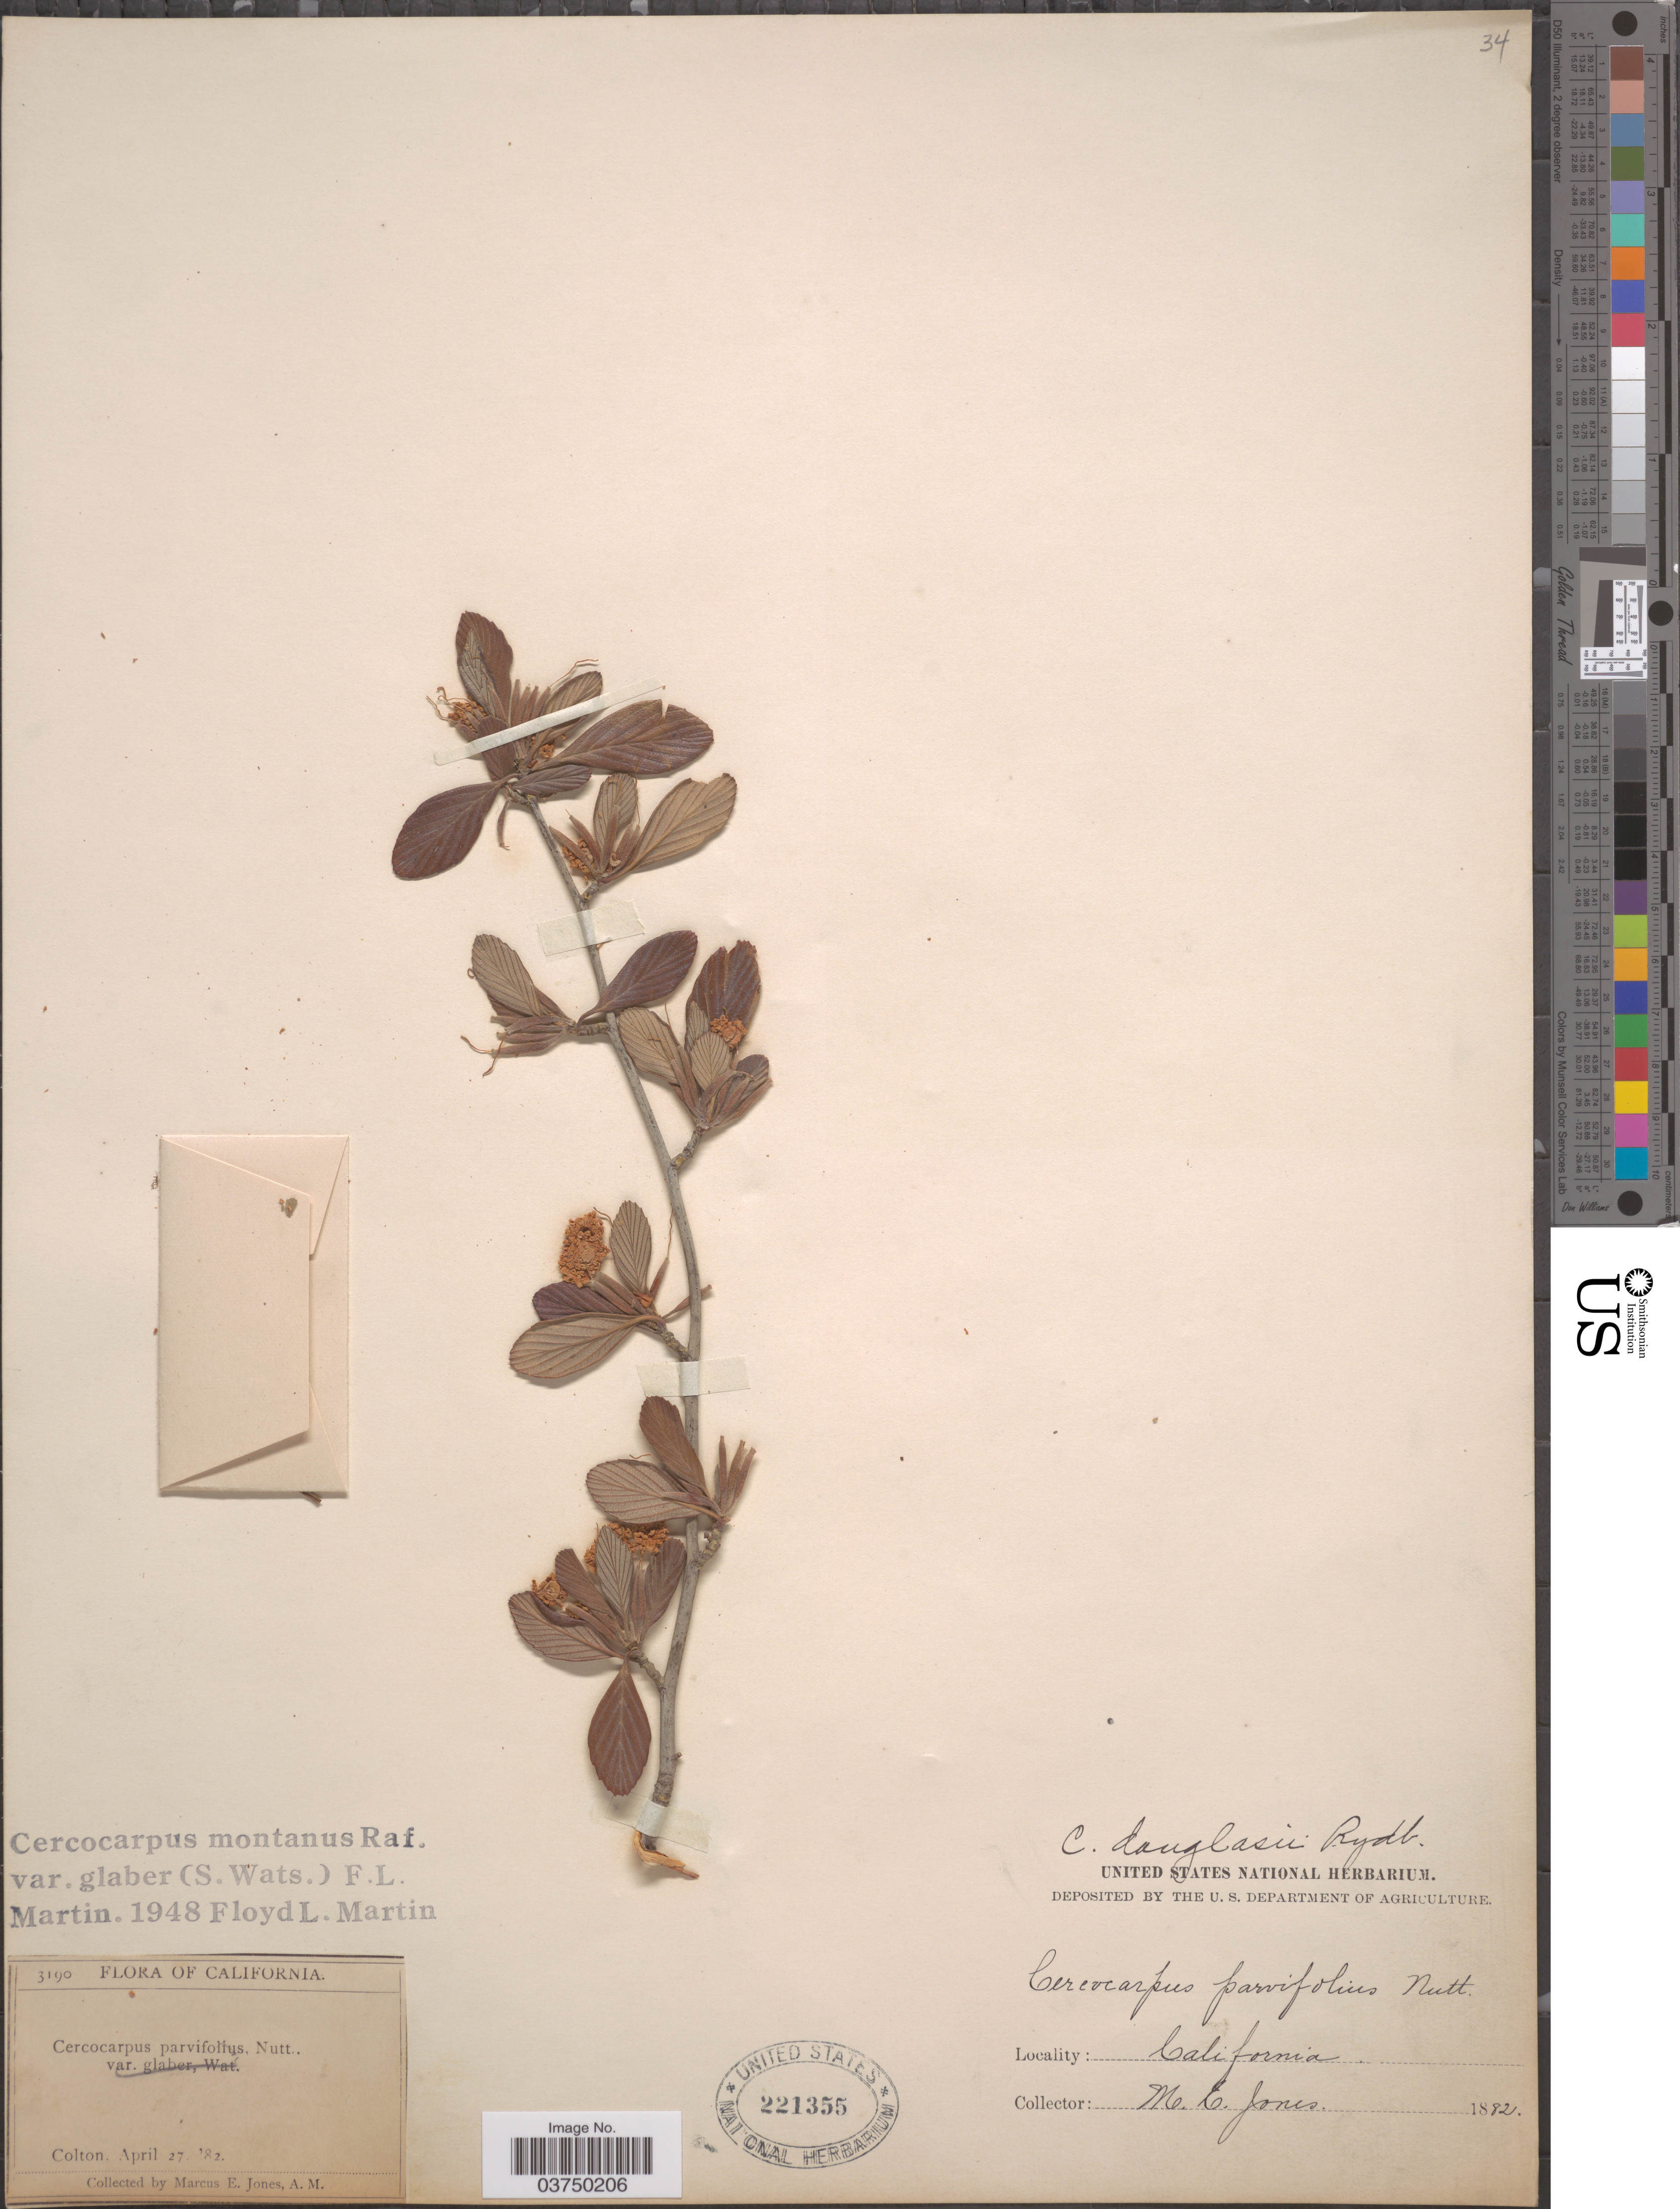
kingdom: Plantae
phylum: Tracheophyta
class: Magnoliopsida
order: Rosales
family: Rosaceae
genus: Cercocarpus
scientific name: Cercocarpus montanus var. glaber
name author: (S. Watson) F.L. Martin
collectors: M. E. Jones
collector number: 3190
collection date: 1882-04-27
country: United States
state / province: California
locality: Colton.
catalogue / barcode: US 221355